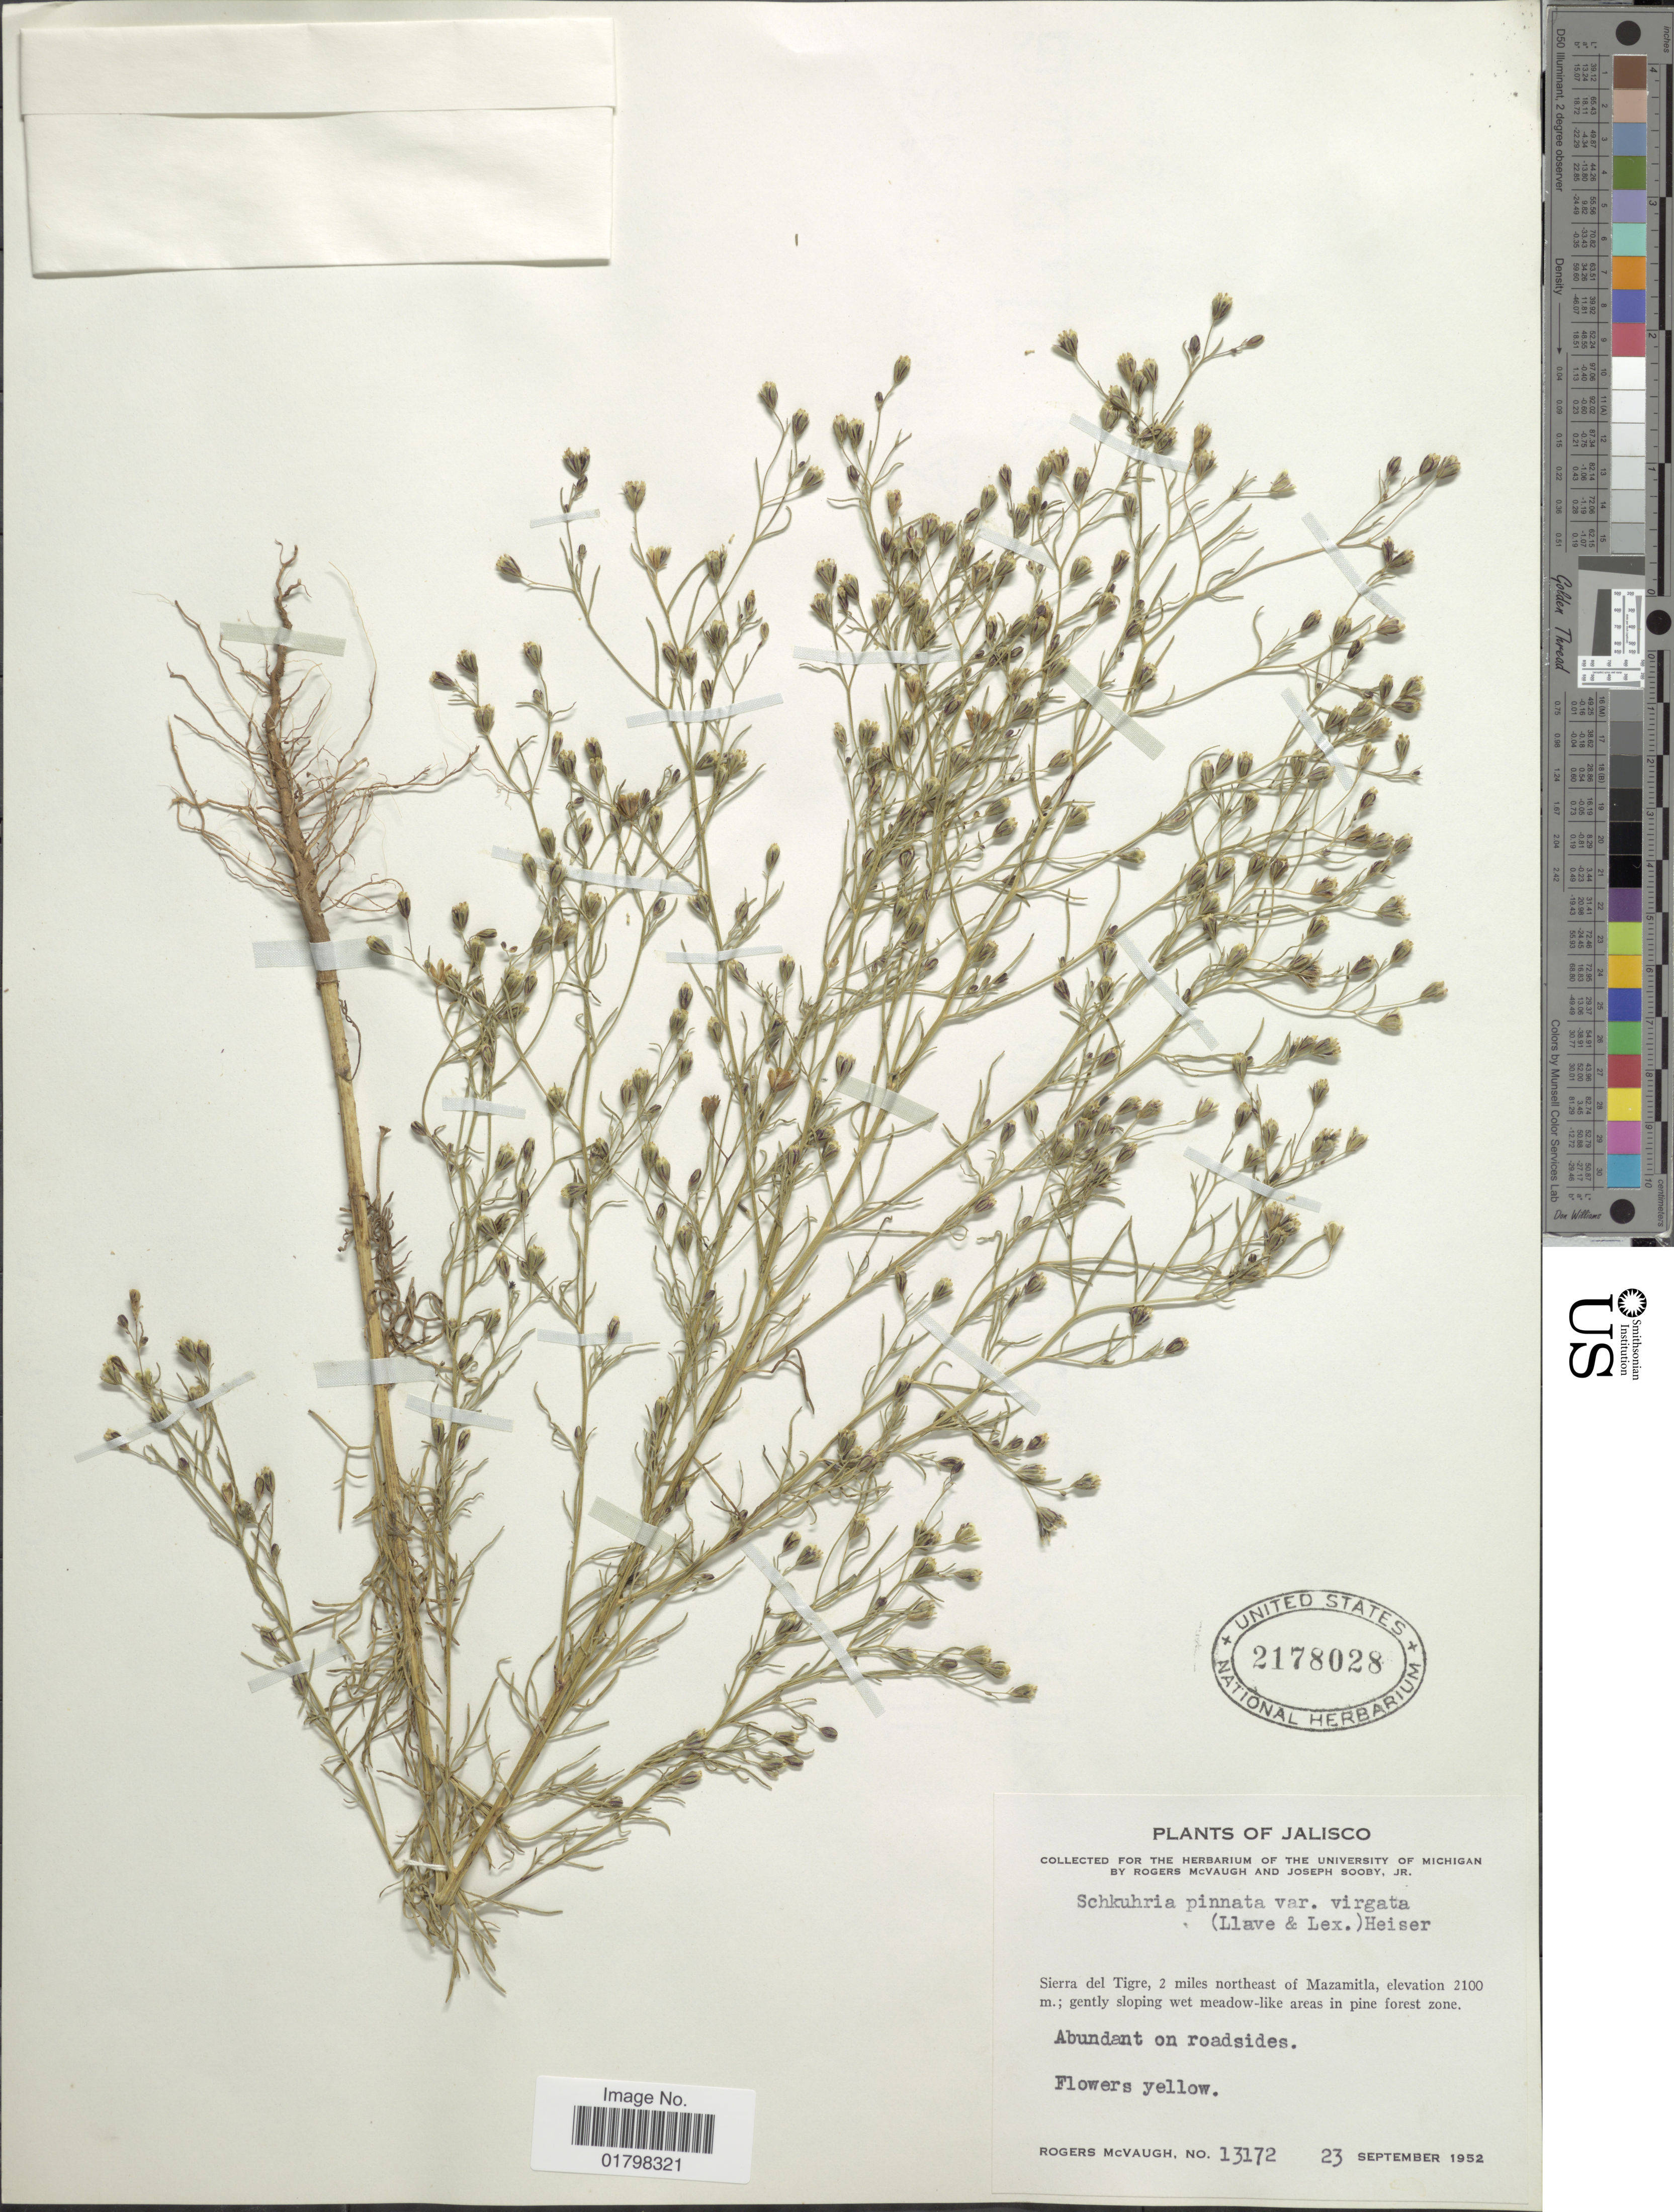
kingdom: Plantae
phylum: Tracheophyta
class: Magnoliopsida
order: Asterales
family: Asteraceae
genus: Schkuhria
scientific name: Schkuhria pinnata var. virgata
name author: (La Llave ex La Llave) Heiser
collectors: R. McVaugh & J. Sooby Jr.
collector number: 13172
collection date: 1952-09-23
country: Mexico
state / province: Jalisco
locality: Sierra del Tigre, 2 miles northeast of Mazamitla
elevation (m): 2100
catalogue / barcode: US 2178028